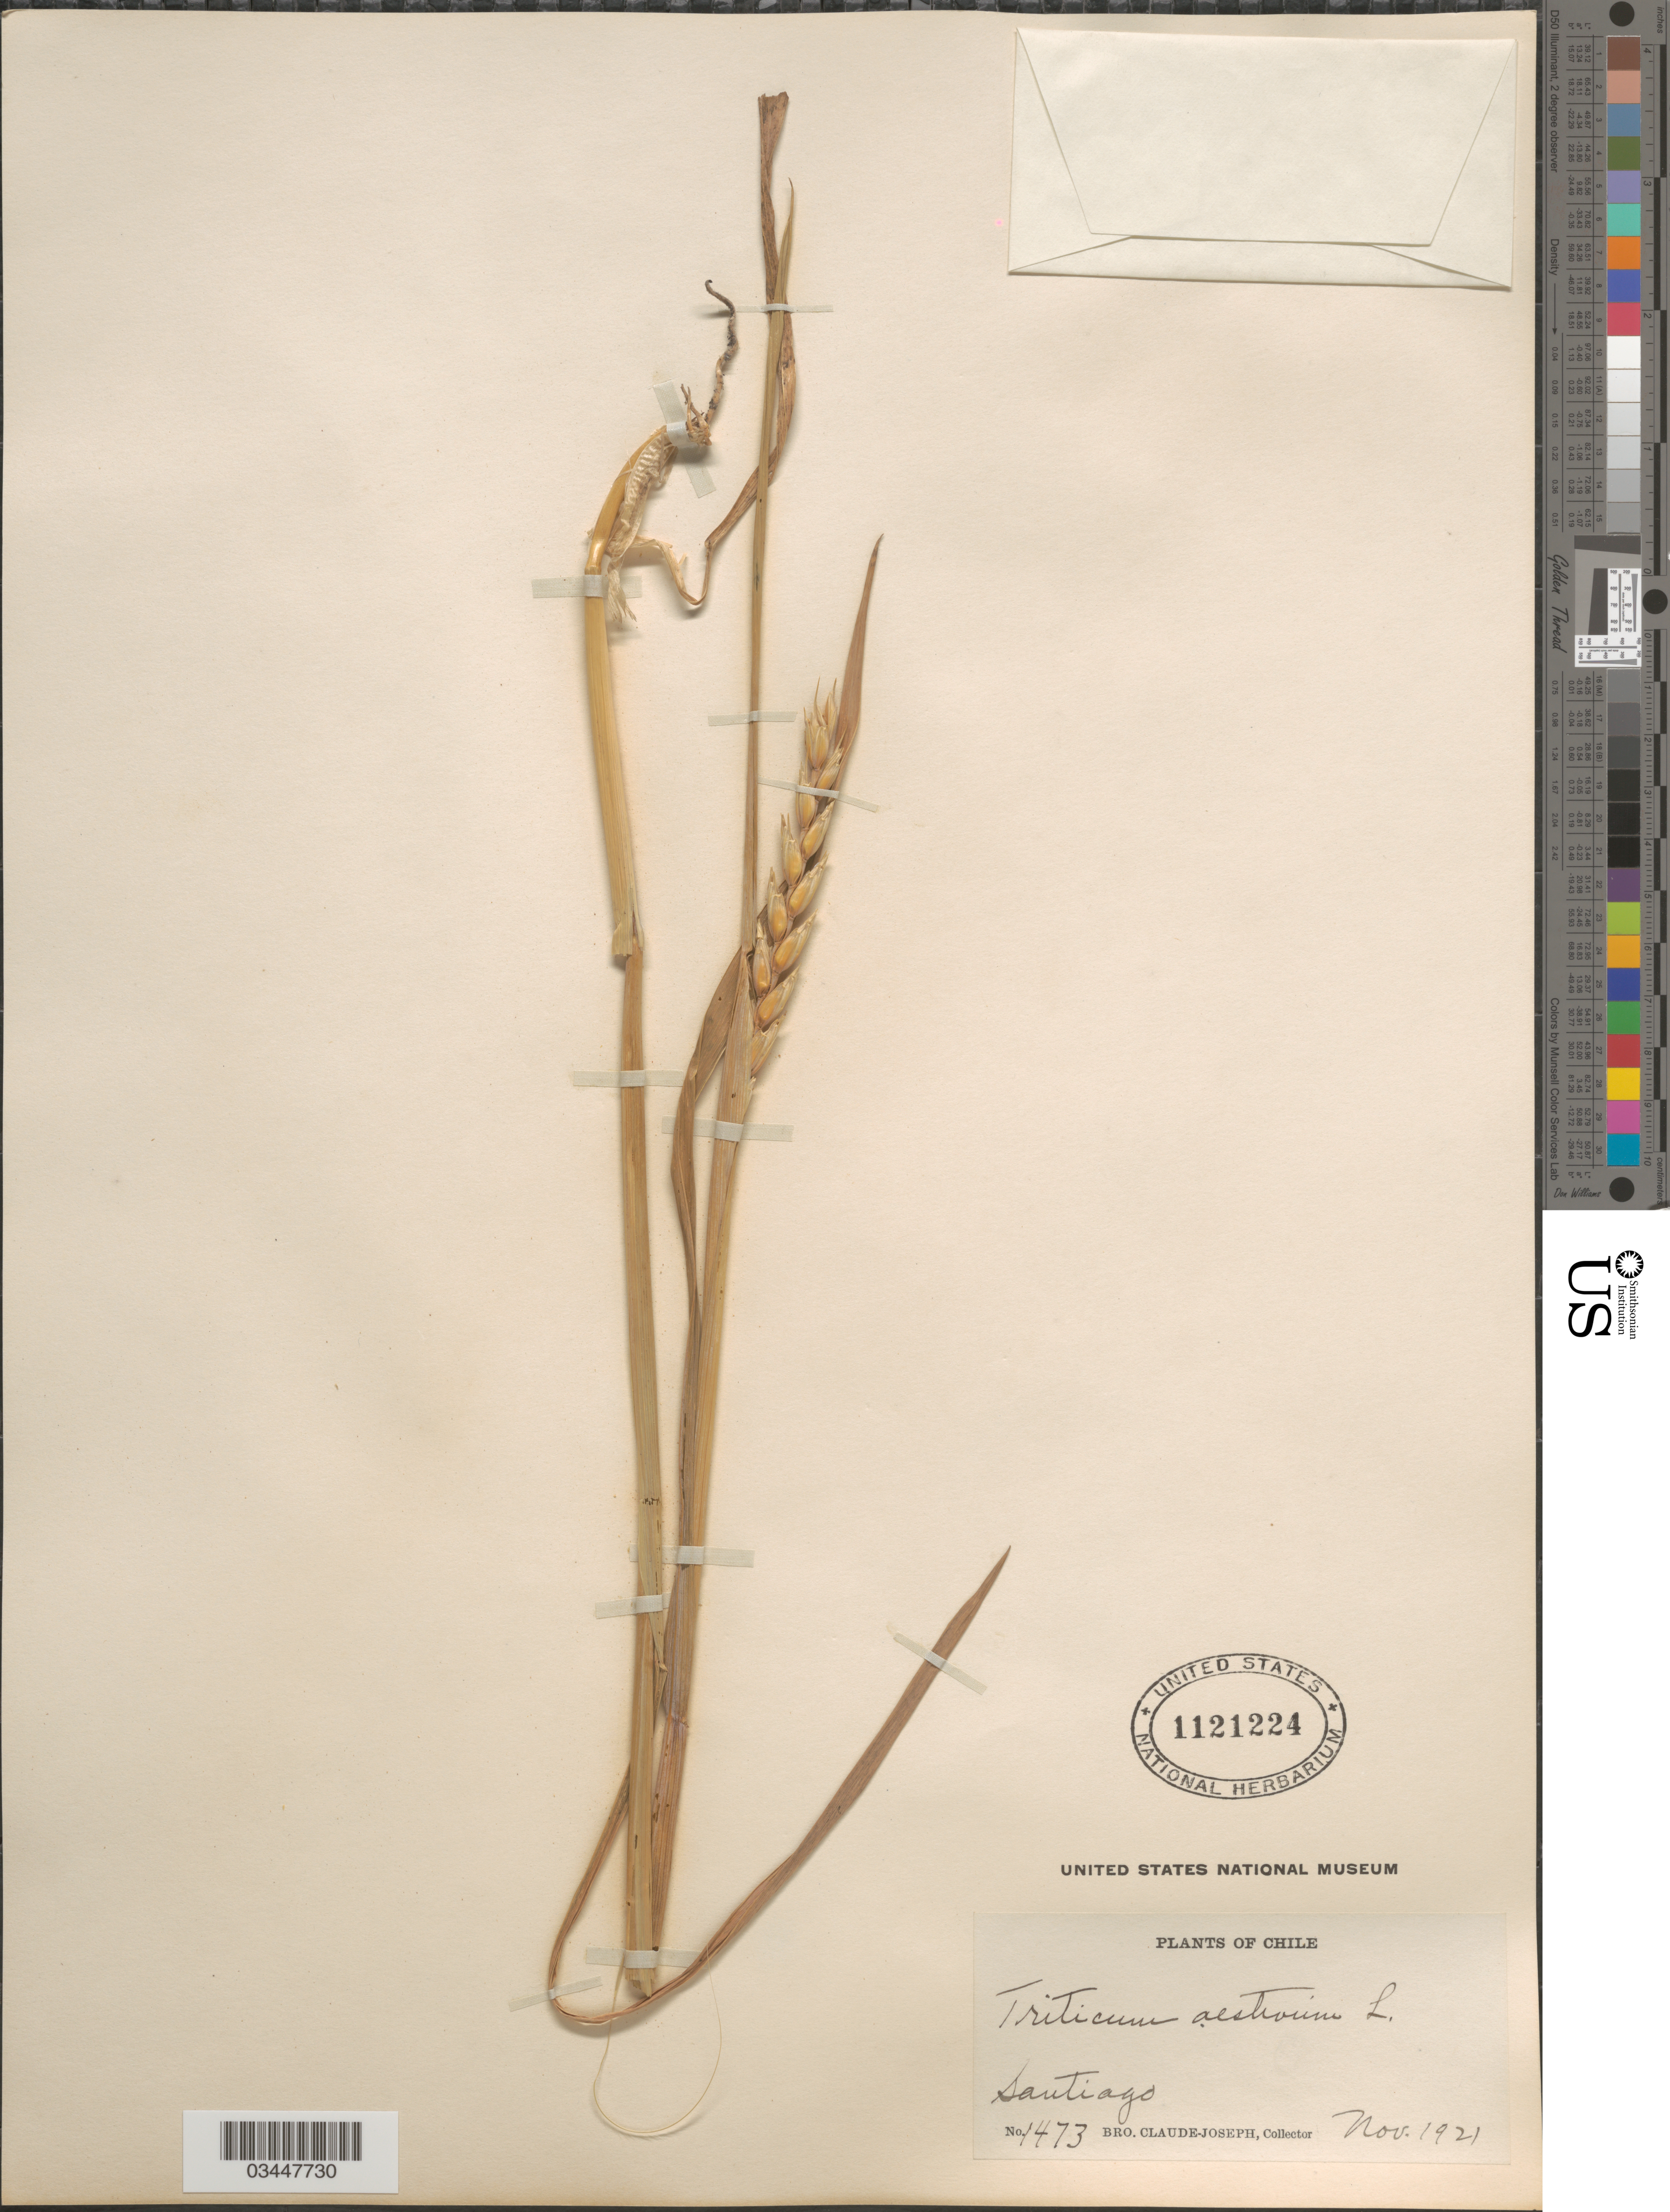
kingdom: Plantae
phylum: Tracheophyta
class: Liliopsida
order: Poales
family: Poaceae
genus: Triticum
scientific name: Triticum aestivum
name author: L.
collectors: Bro. Claude-Joseph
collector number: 1473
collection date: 1921-11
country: Chile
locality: Santiago.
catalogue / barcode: US 1121224